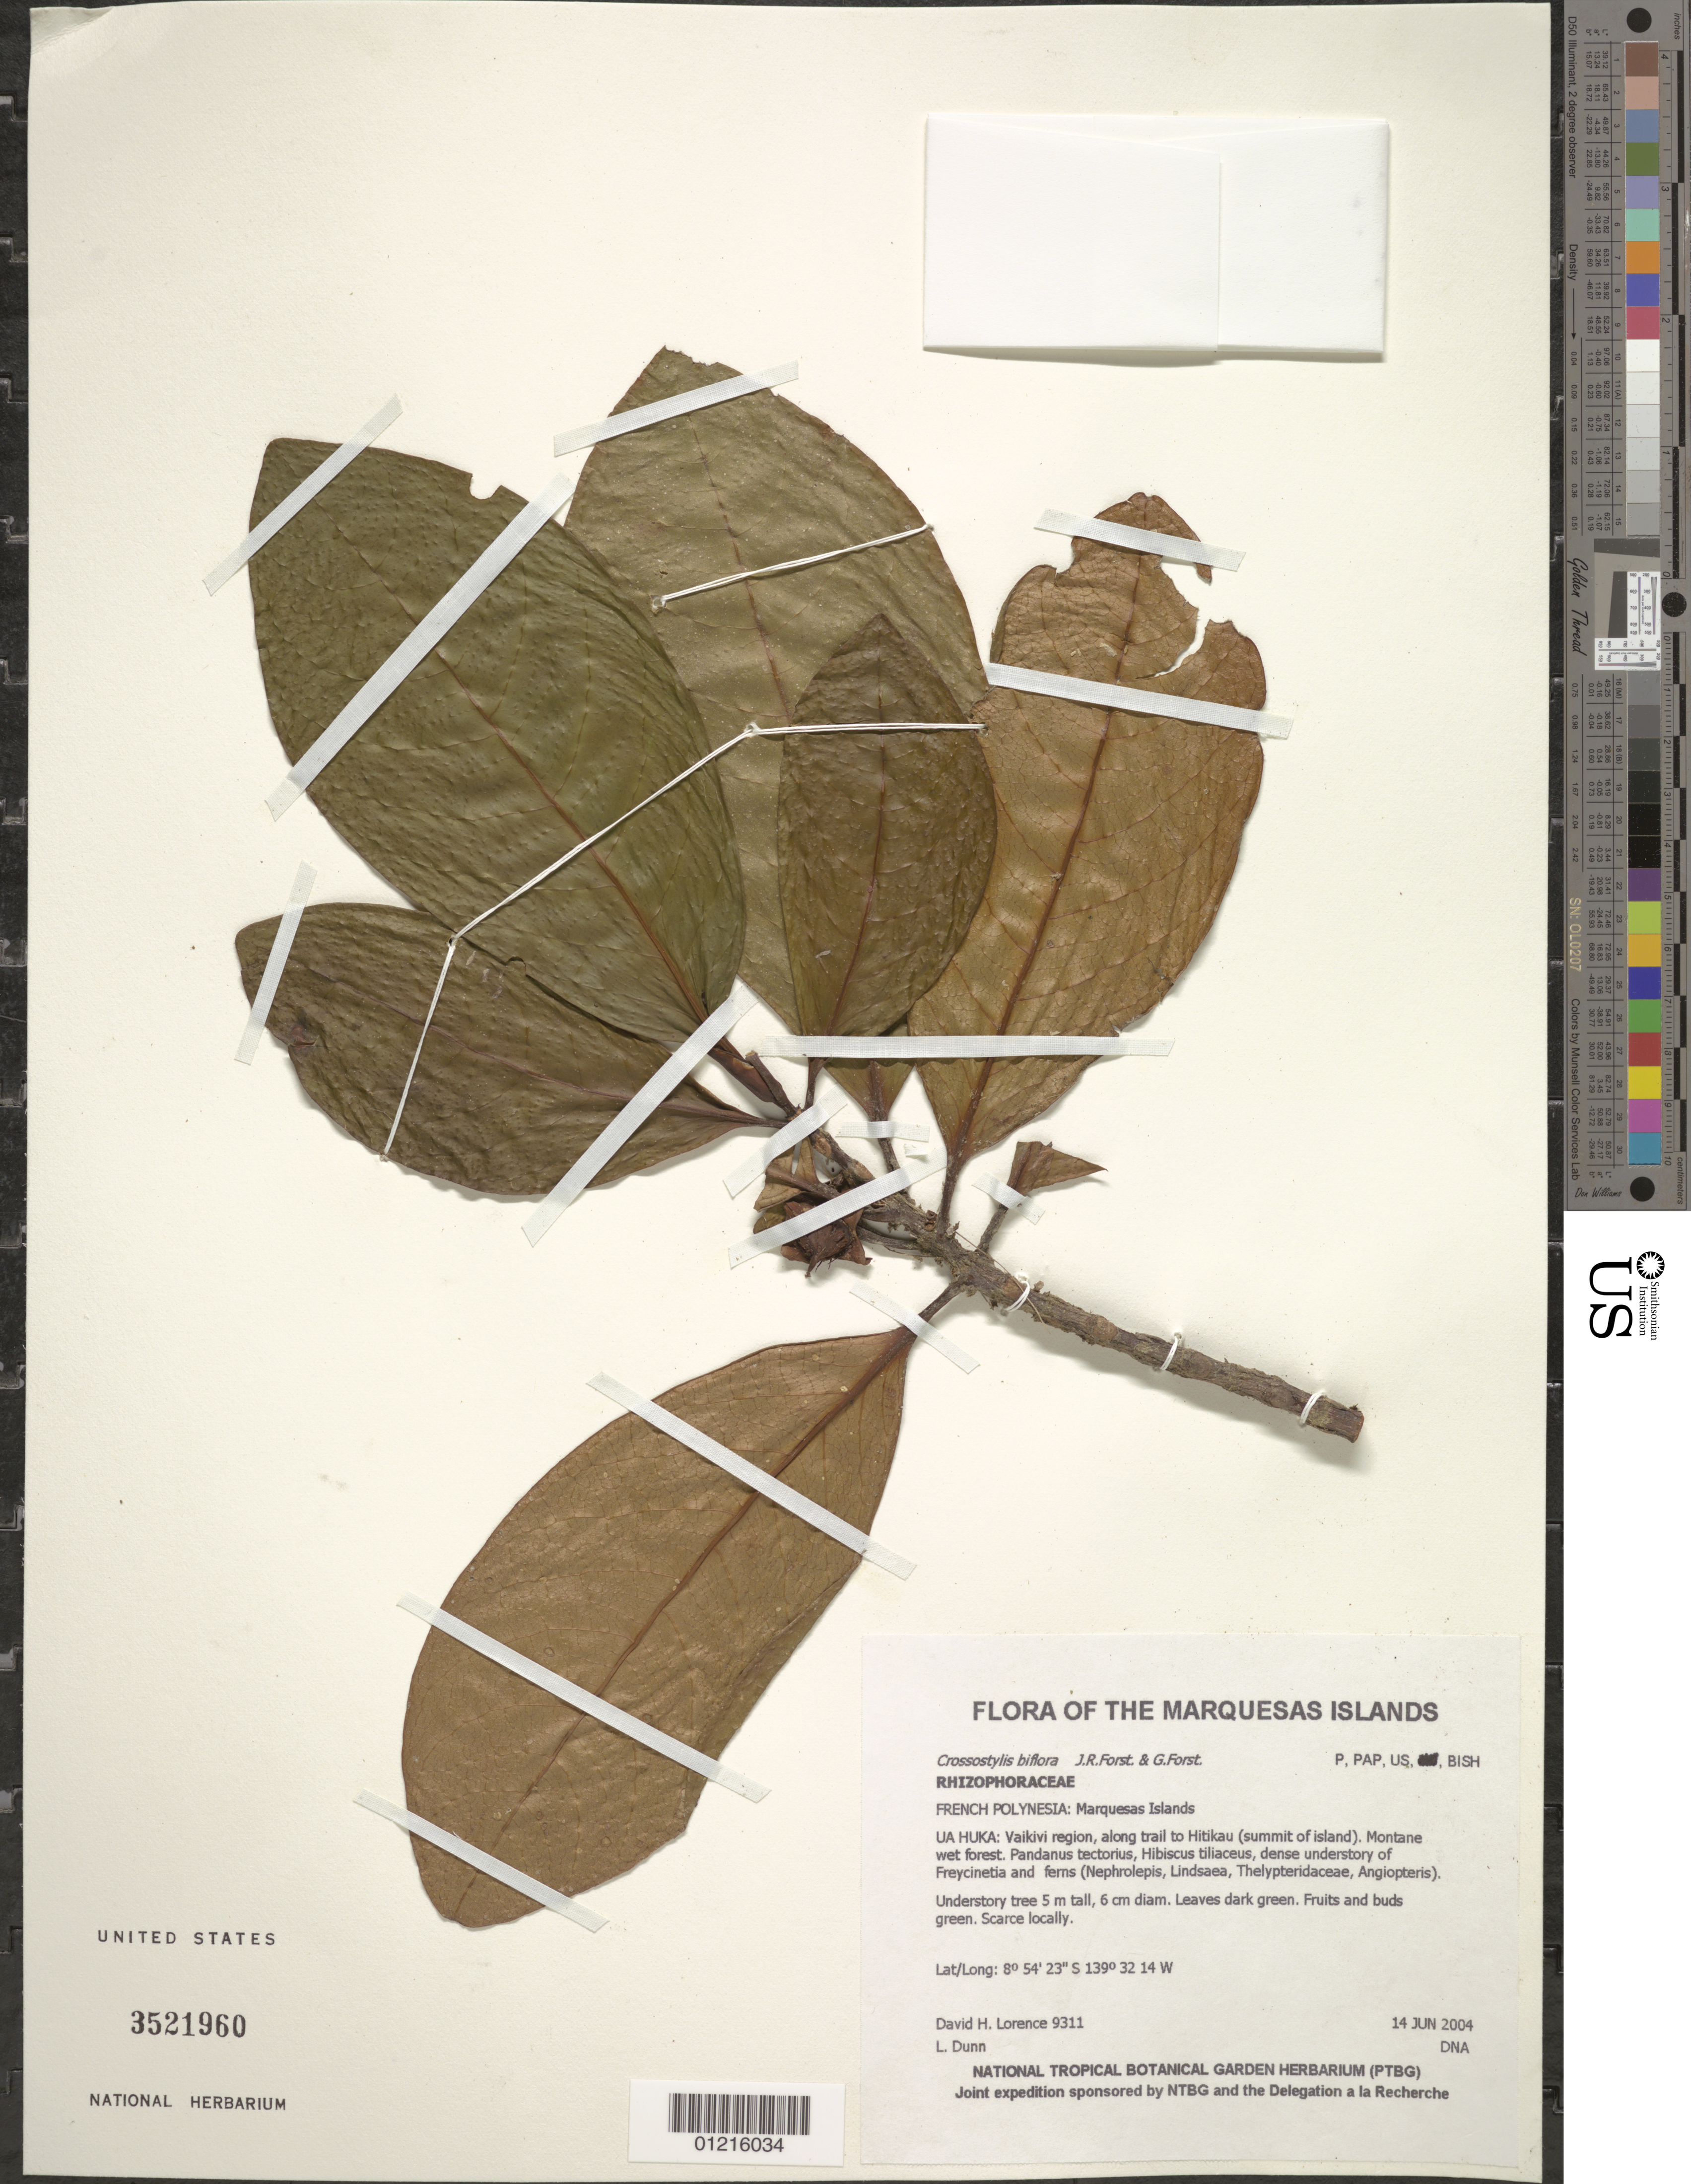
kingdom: Plantae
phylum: Tracheophyta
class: Magnoliopsida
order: Malpighiales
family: Rhizophoraceae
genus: Crossostylis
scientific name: Crossostylis biflora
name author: J.R. Forst. & G. Forst.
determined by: Lorence, David H., (PTBG), National Tropical Botanical Garden (UNITED STATES)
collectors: D. Lorence & L. Dunn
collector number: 9311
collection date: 2004-06-14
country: French Polynesia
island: Ua Huka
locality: Vaikivi region, along trail to Hitikau (summit of island)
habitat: Montane wet forest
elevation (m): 520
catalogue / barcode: US 3521960